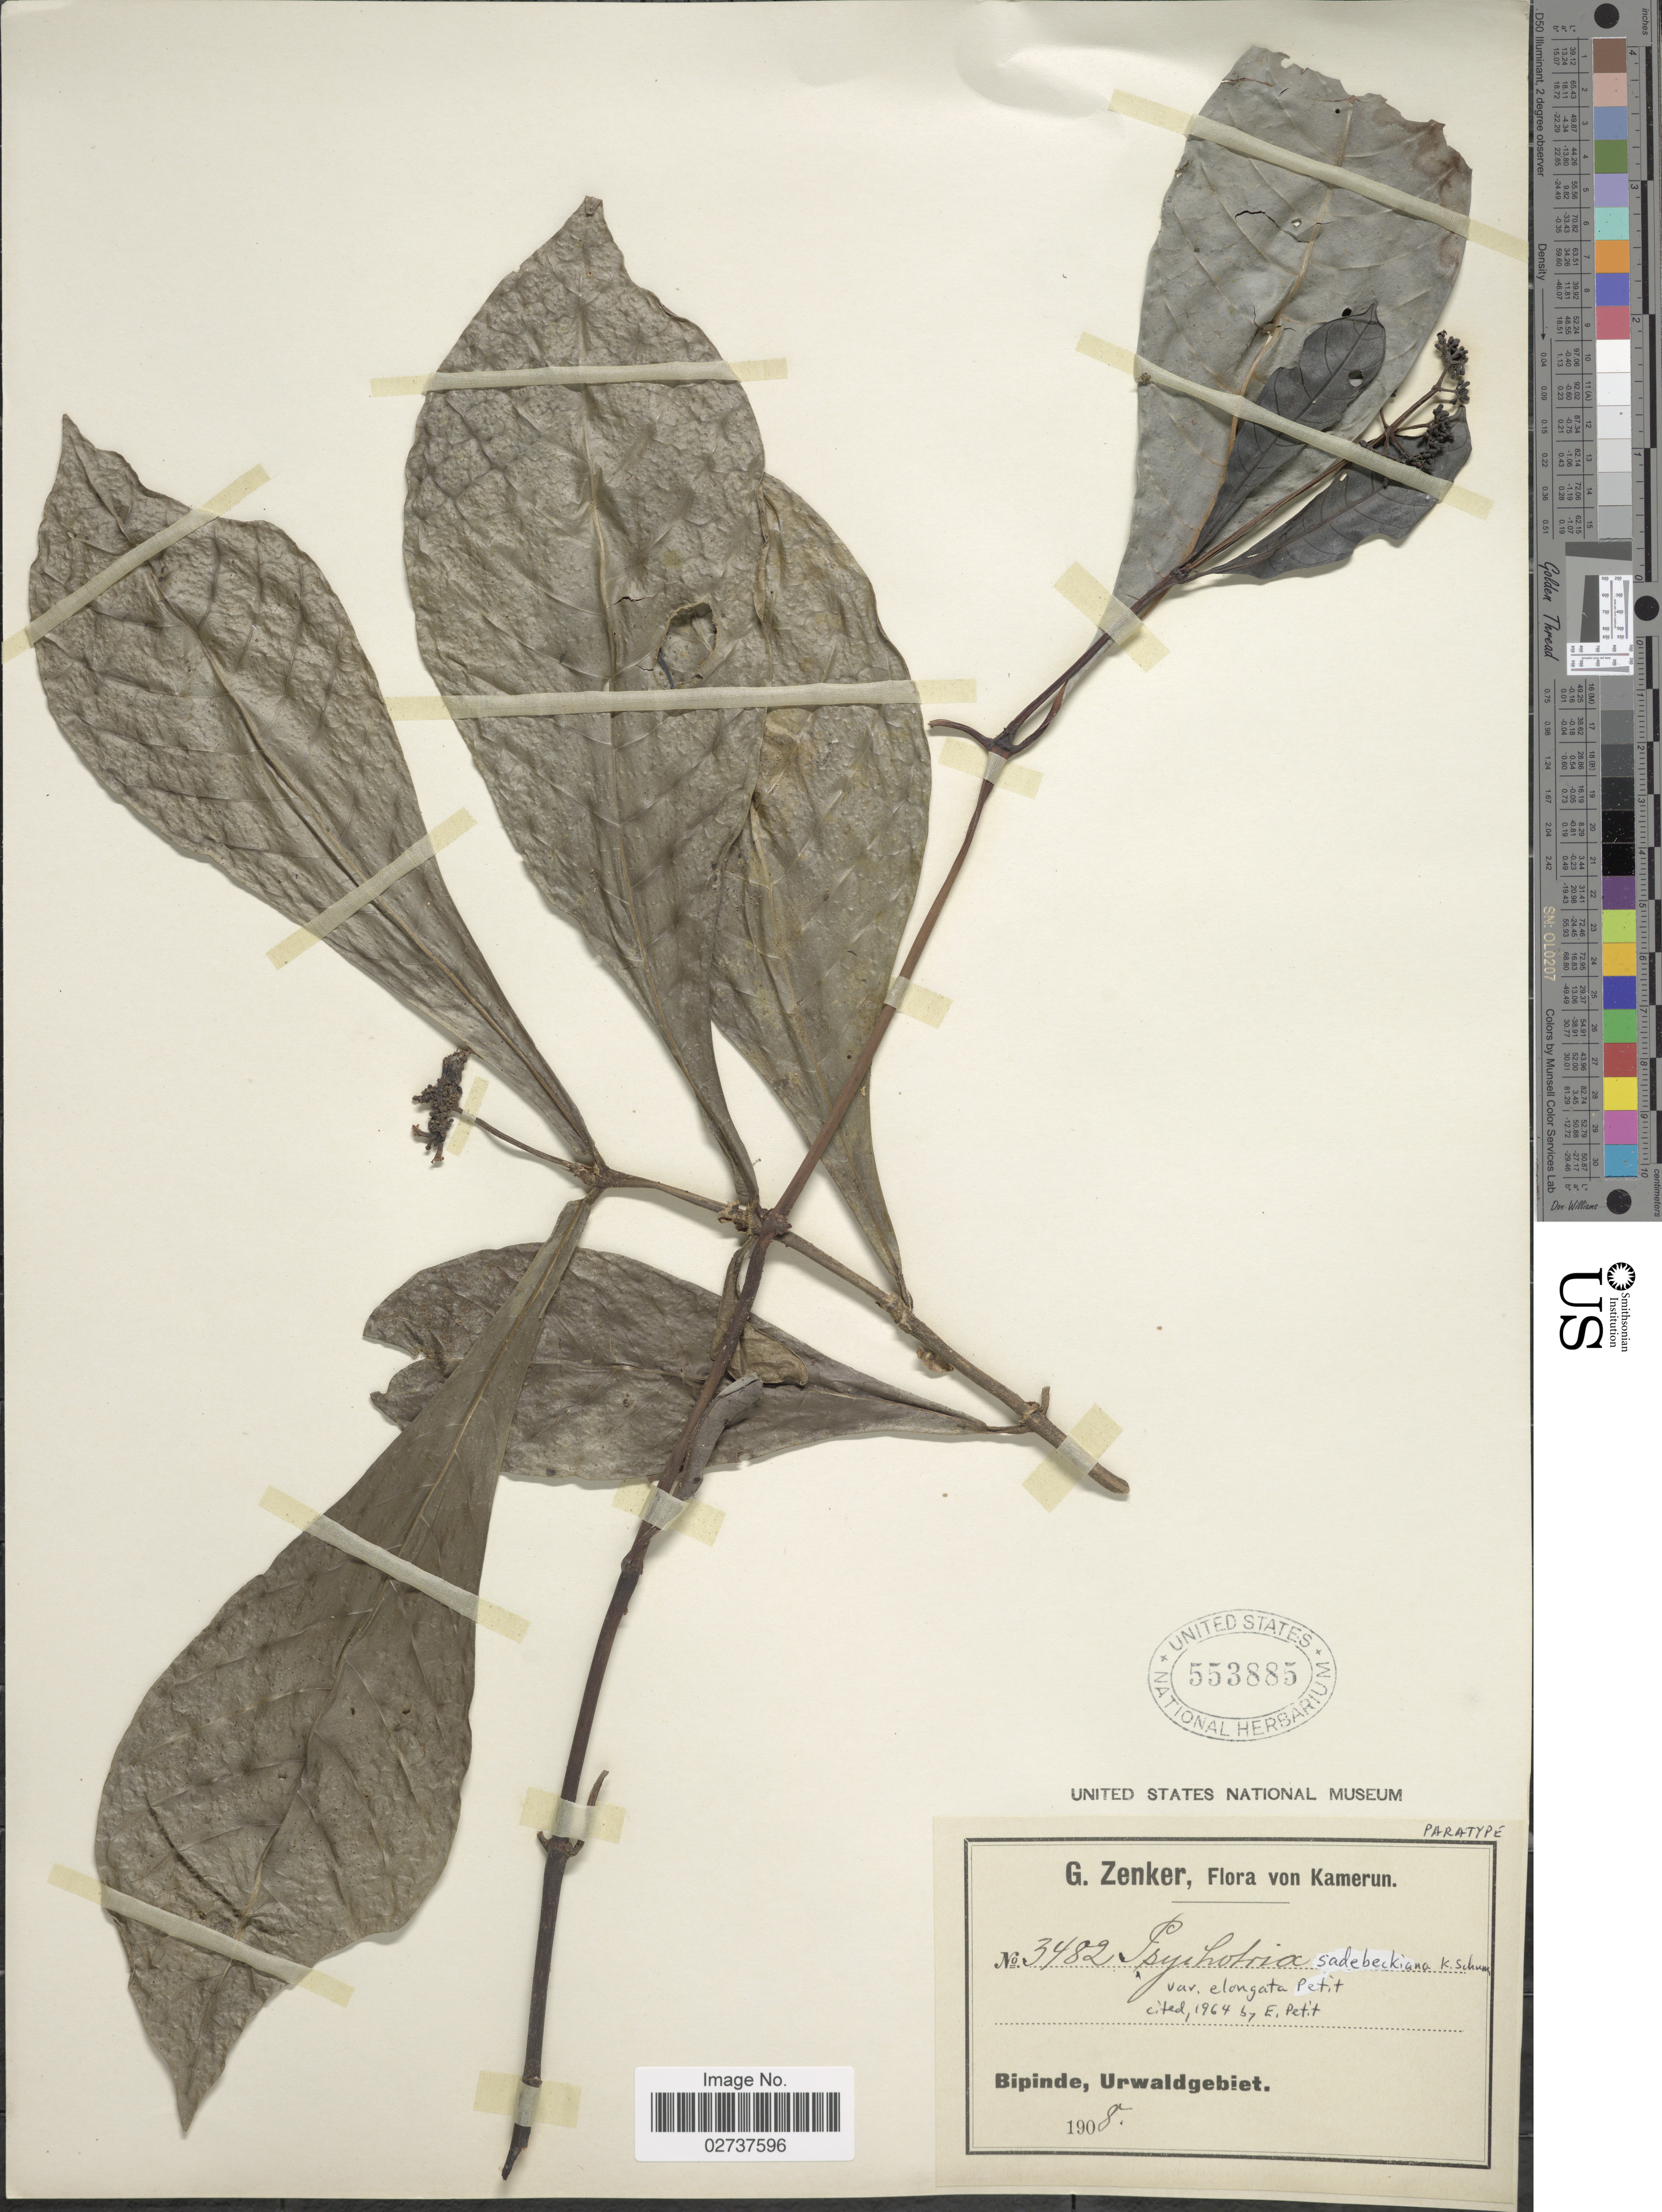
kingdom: Plantae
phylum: Tracheophyta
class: Magnoliopsida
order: Gentianales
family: Rubiaceae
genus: Psychotria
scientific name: Psychotria sadebeckiana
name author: K. Schum.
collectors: G. A. Zenker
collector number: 3482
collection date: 1908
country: Cameroon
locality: Kamerun, Bipinde, Urwaldgebiet.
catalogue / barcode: US 553885